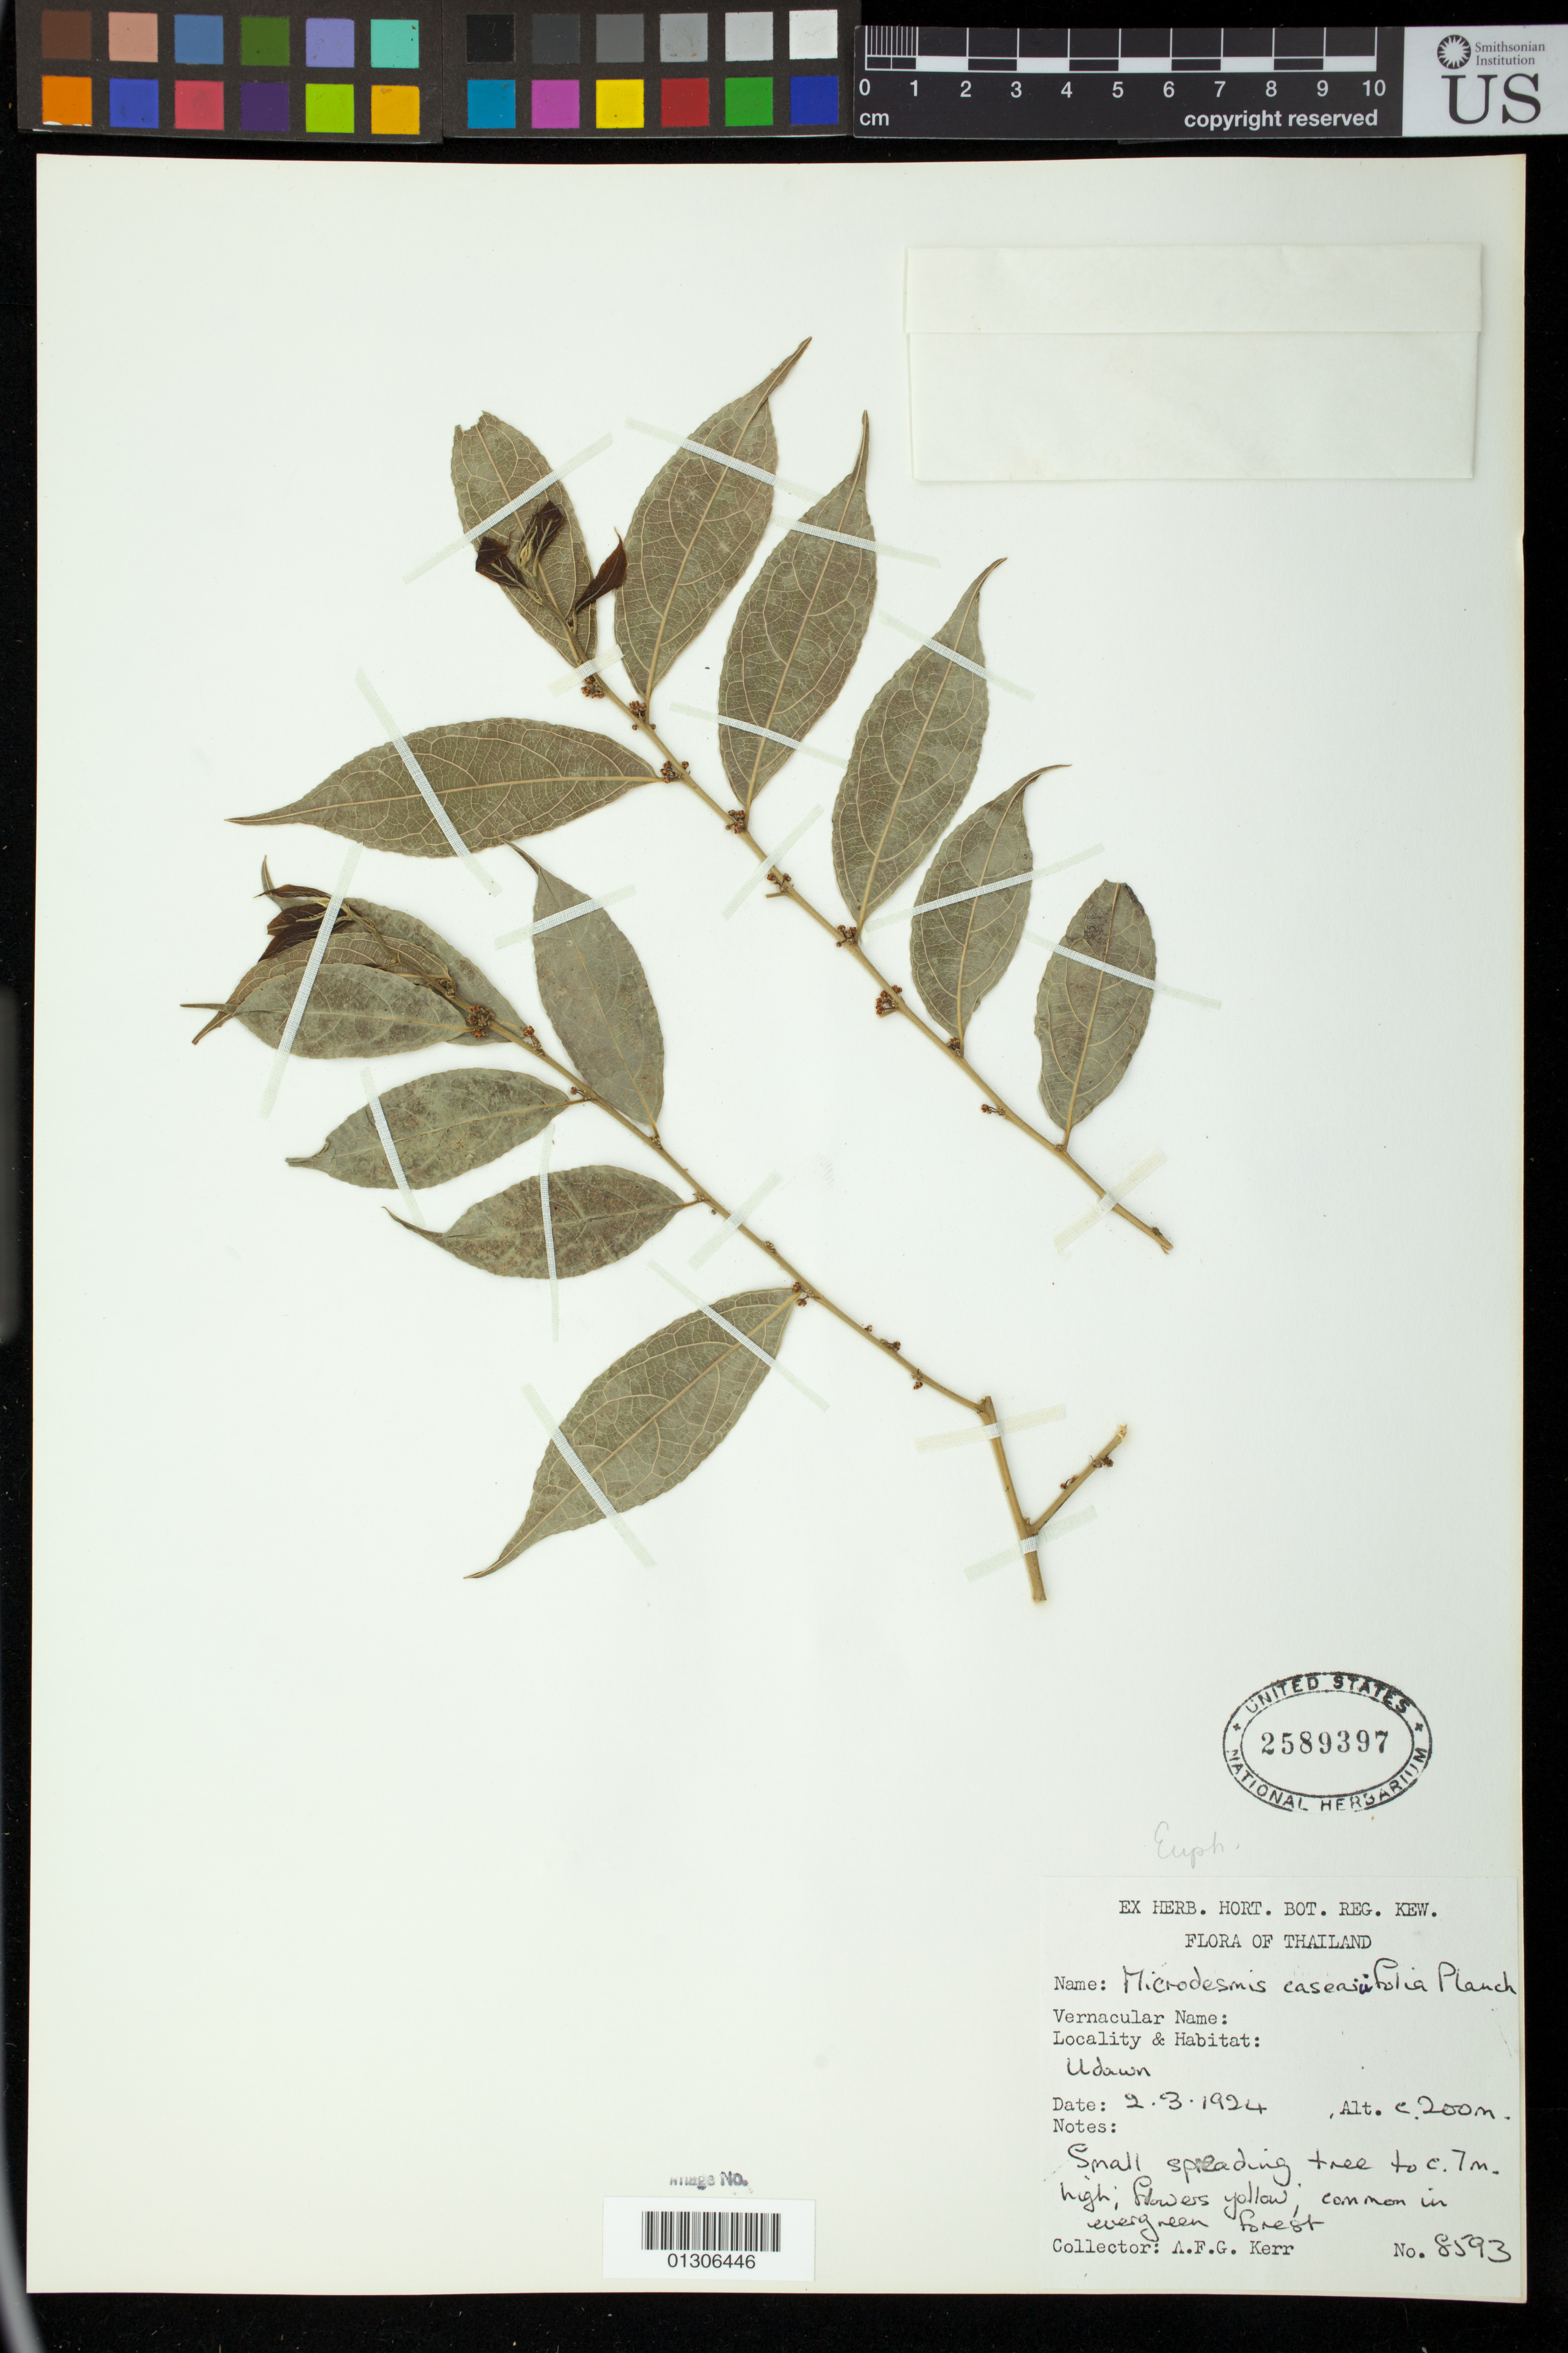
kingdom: Plantae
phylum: Tracheophyta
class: Magnoliopsida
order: Malpighiales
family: Pandaceae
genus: Microdesmis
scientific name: Microdesmis casearifolia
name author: Planch. & Hook.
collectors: A. F. G. Kerr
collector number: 8593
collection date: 1924-03-02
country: Thailand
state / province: Changwat Udon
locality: Udaun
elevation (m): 200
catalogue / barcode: US 2589397